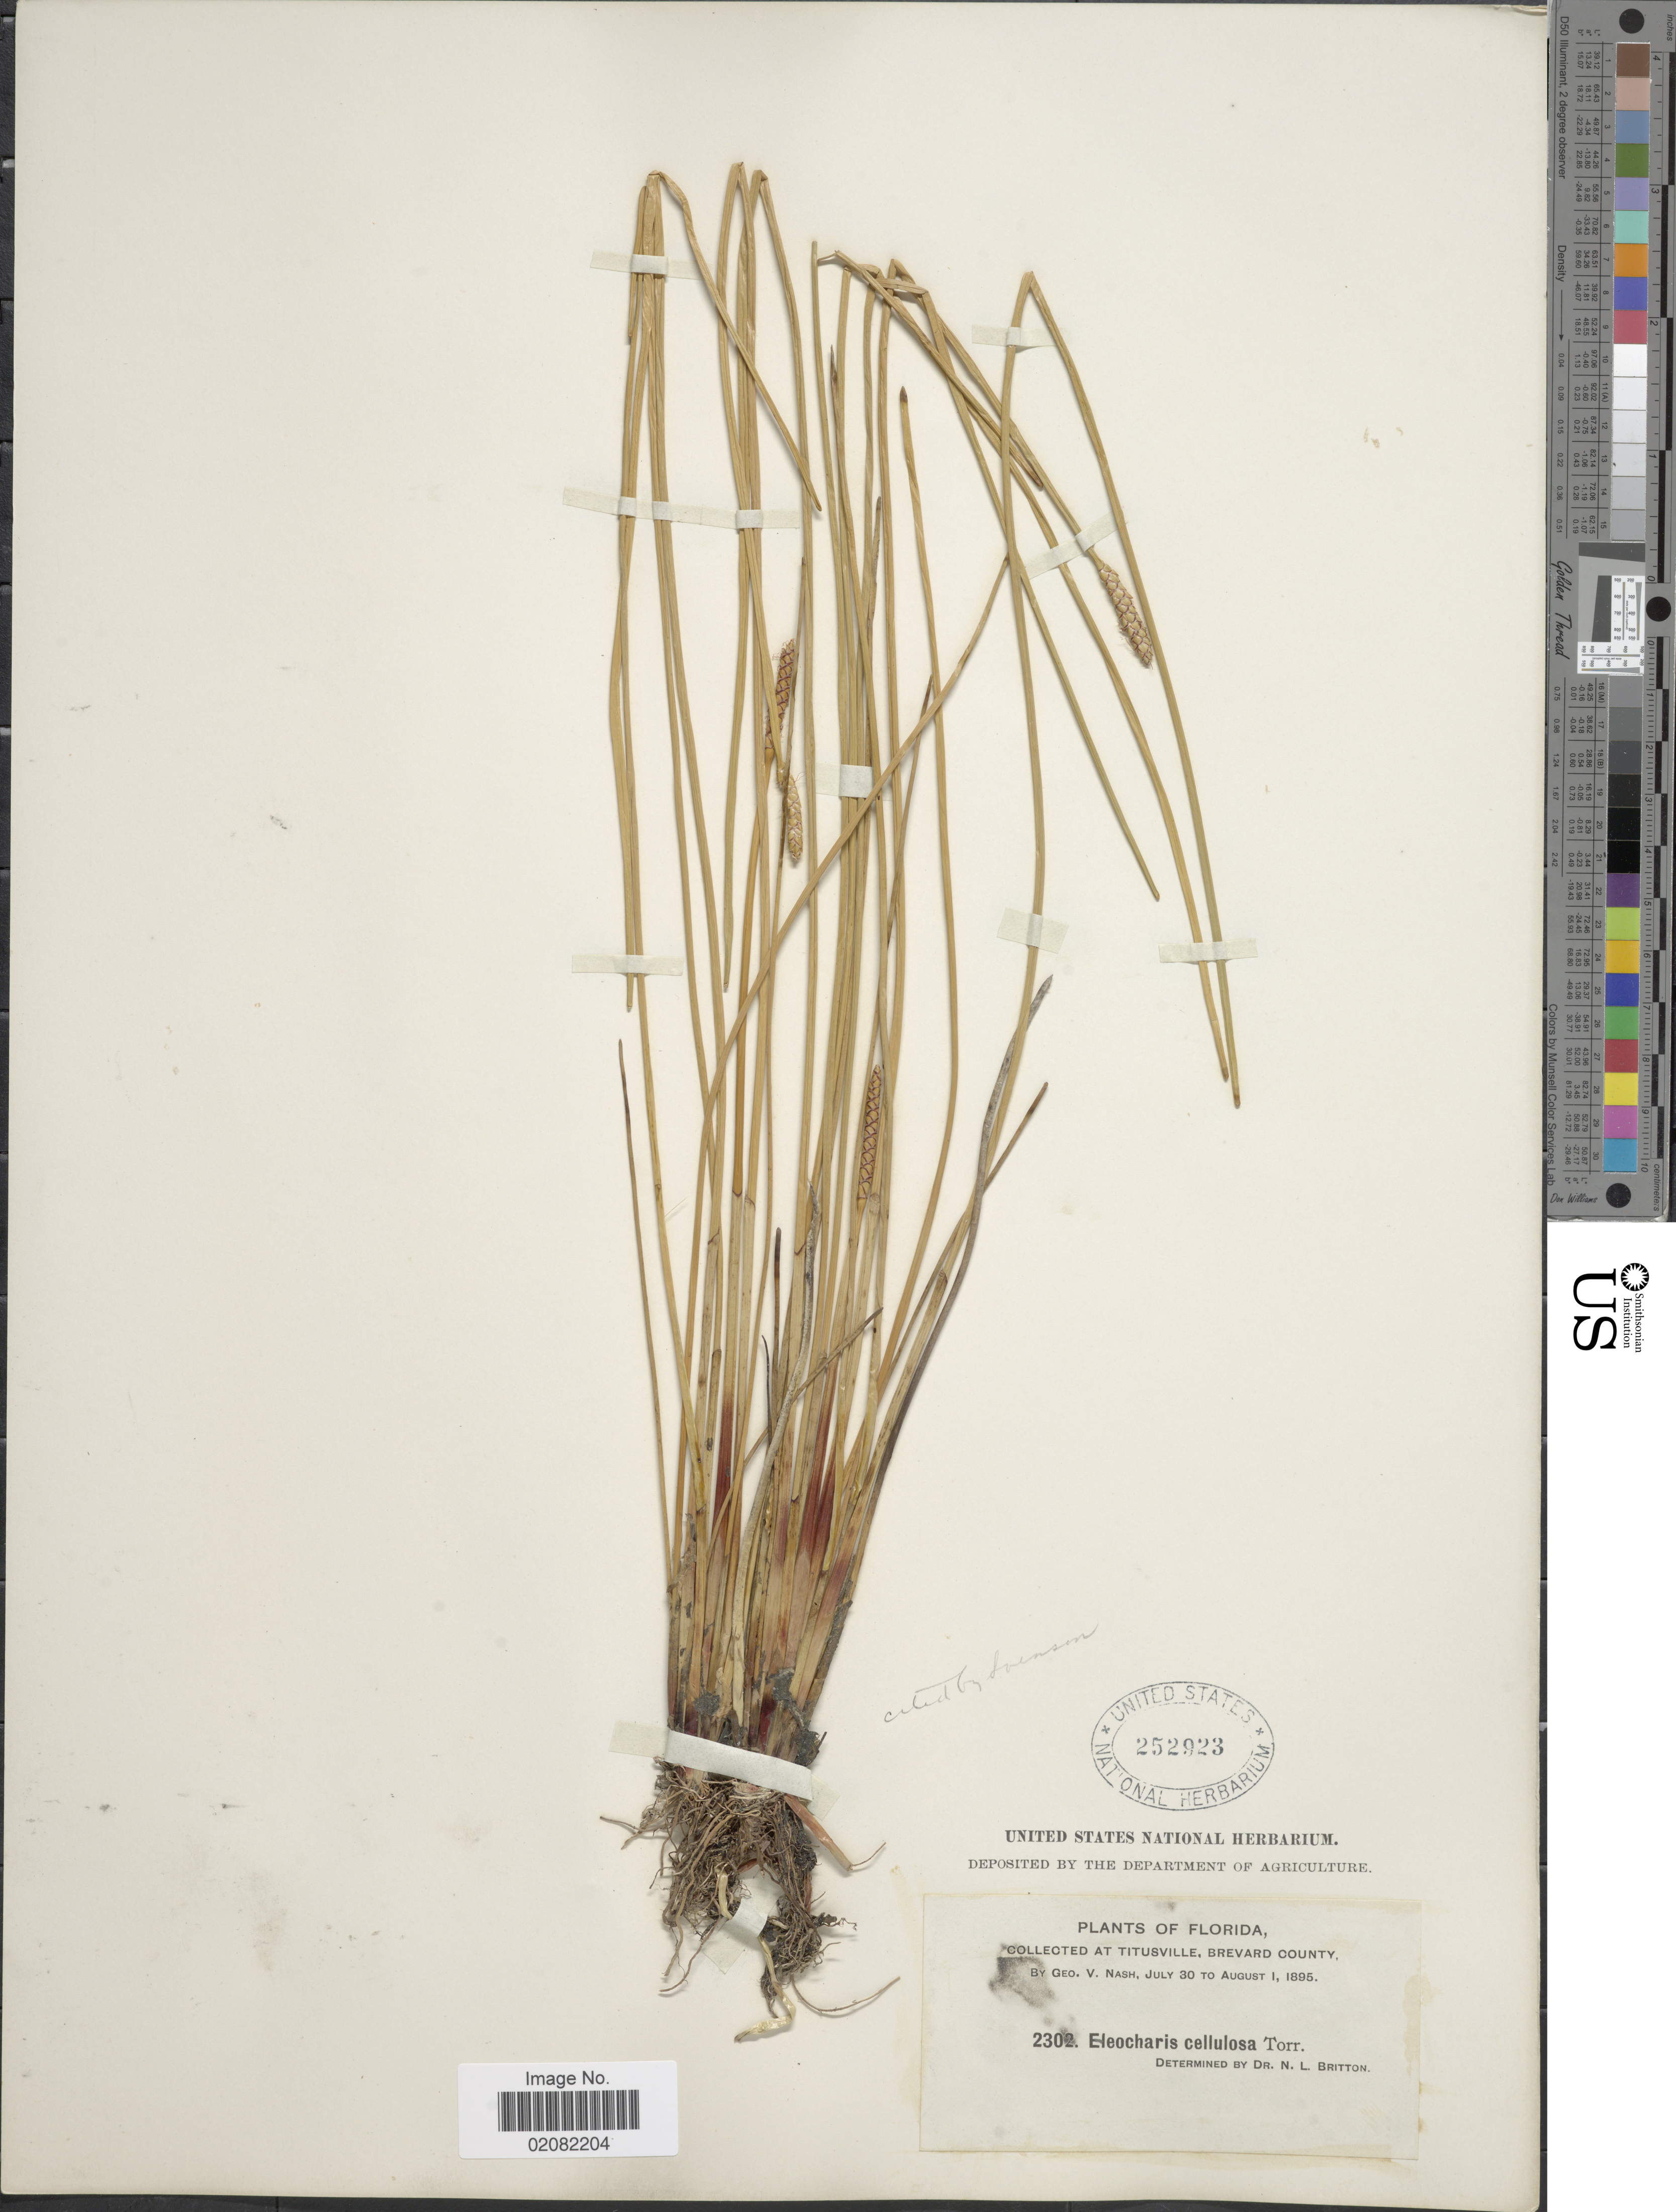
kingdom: Plantae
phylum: Tracheophyta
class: Liliopsida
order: Poales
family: Cyperaceae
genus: Eleocharis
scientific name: Eleocharis cellulosa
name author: Torr.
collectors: G. V. Nash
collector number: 2302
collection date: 1895-07-30/1895-08-01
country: United States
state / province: Florida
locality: Titusville, Brevard County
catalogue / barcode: US 252923